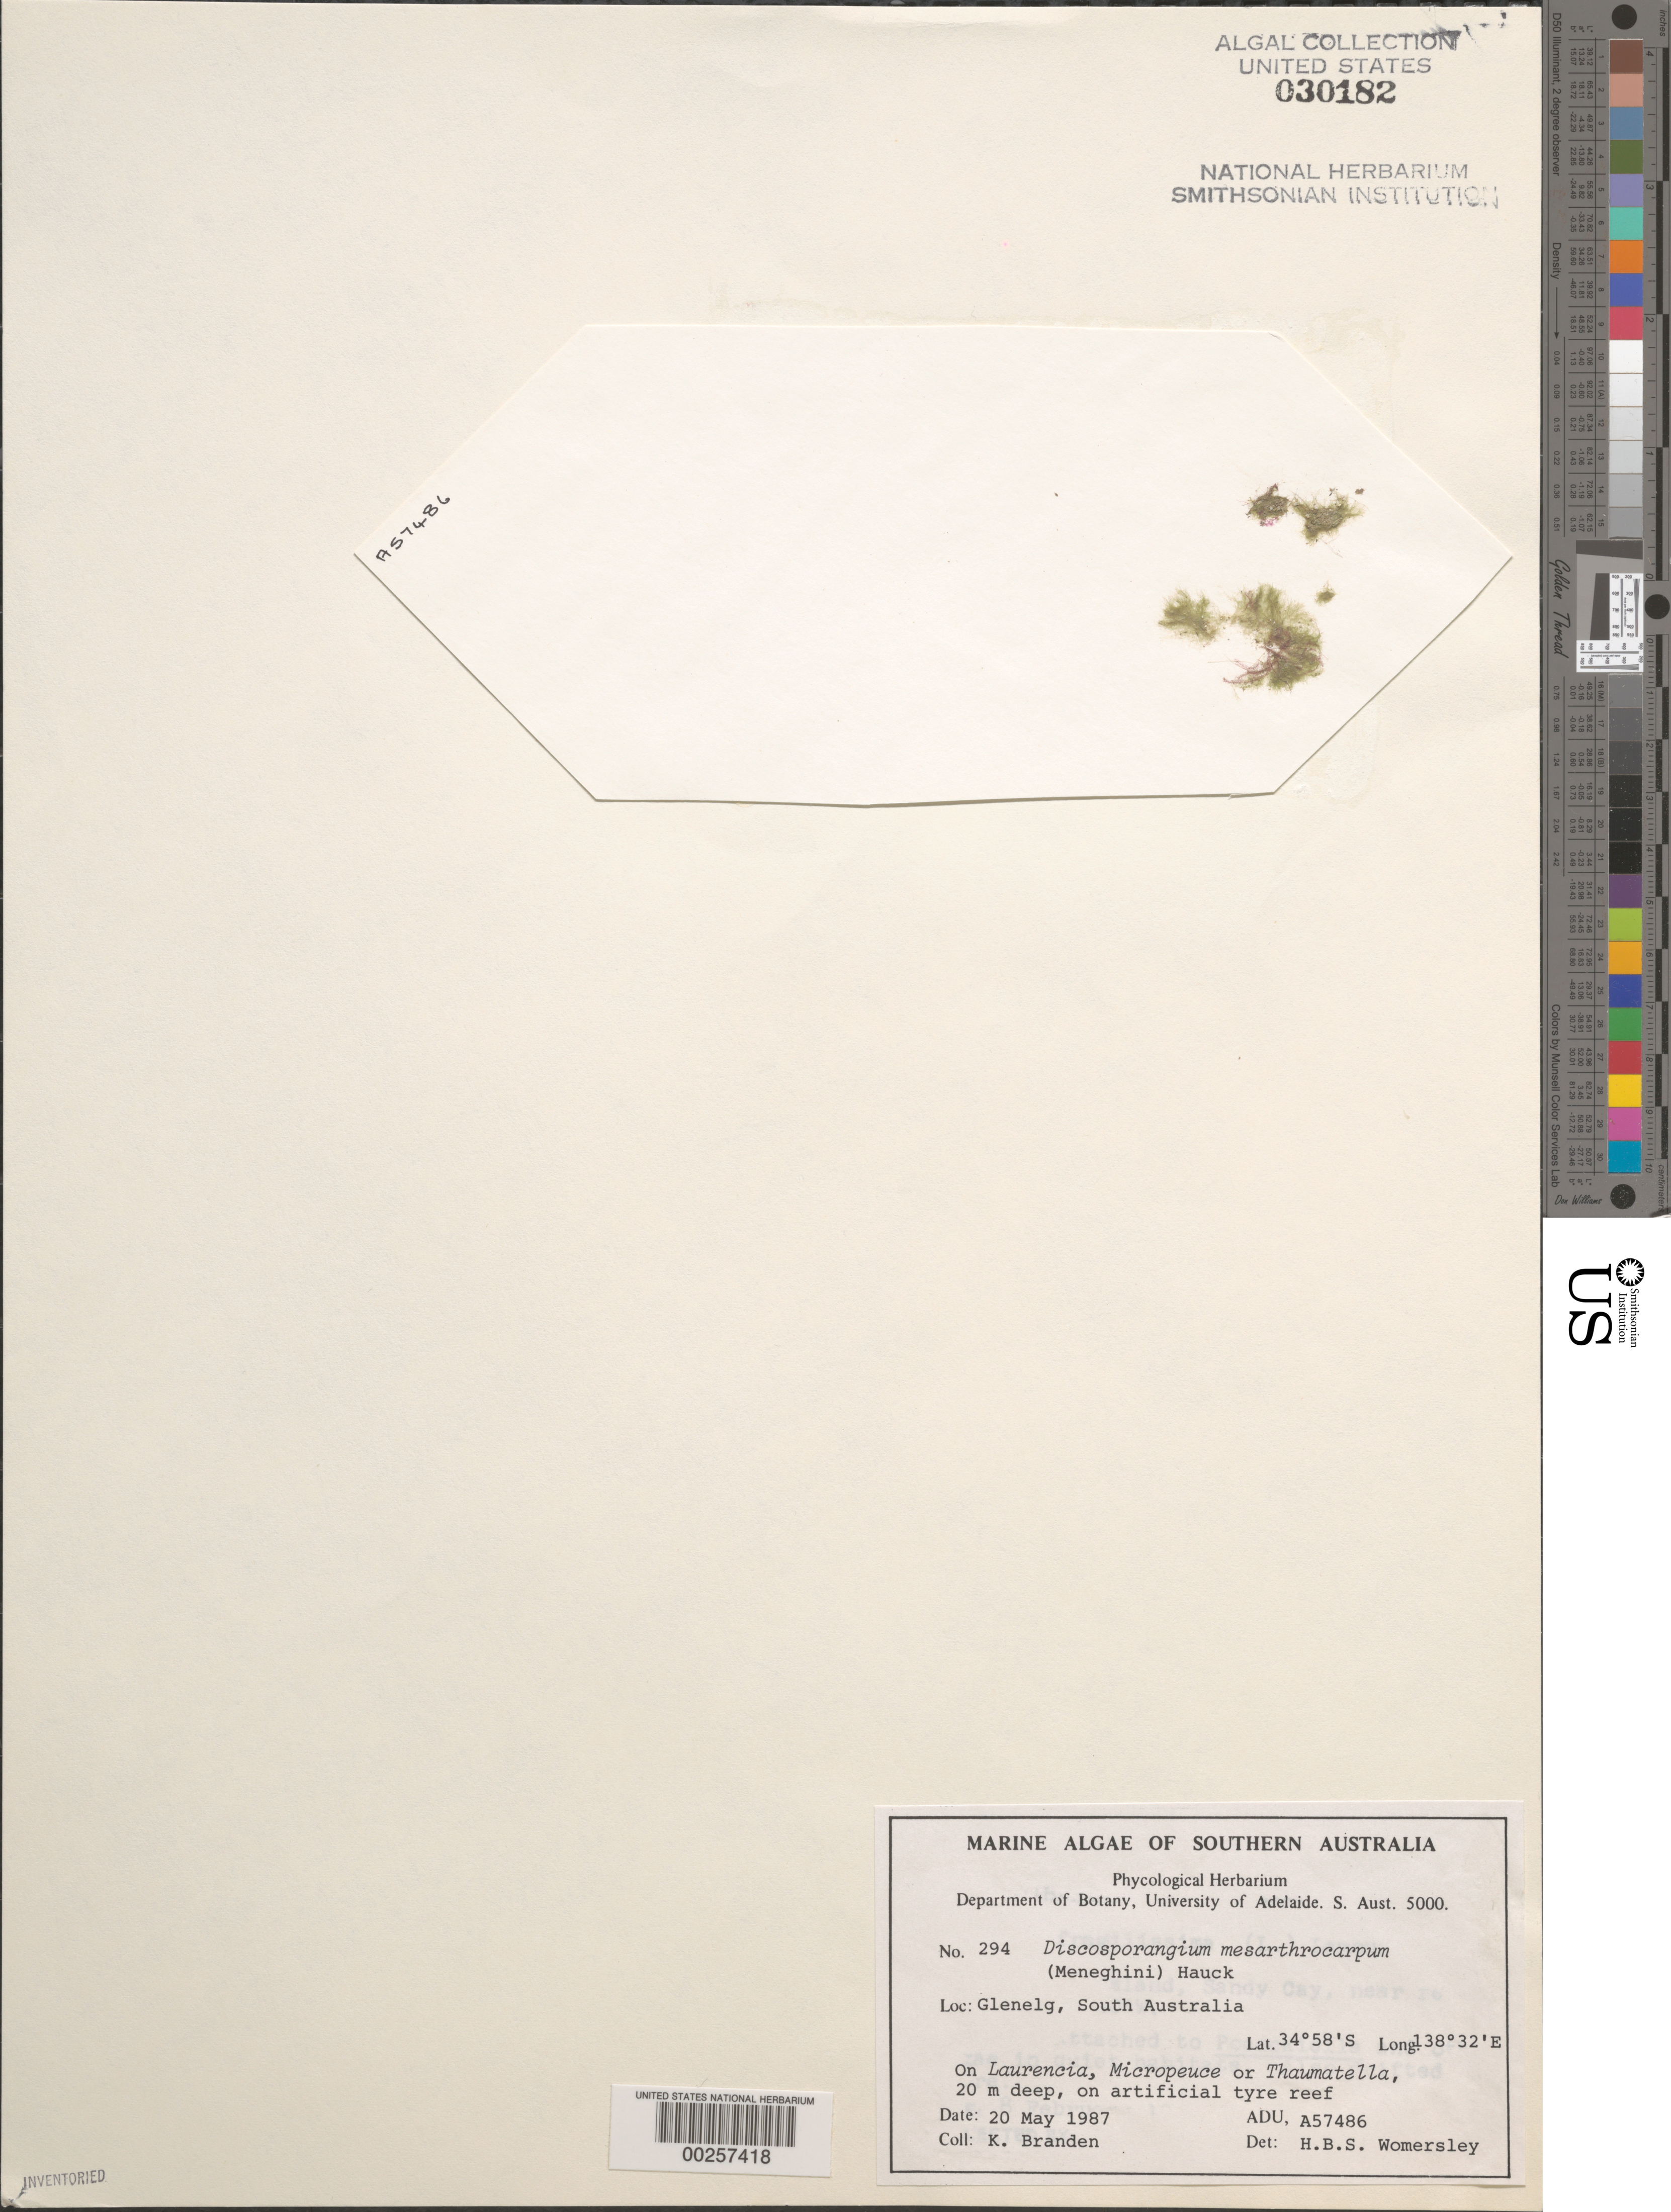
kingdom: Chromista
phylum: Ochrophyta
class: Phaeophyceae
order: Discosporangiales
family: Choristocarpaceae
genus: Discosporangium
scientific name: Discosporangium mesarthrocarpum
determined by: Womersley, H. B. S.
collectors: K. Branden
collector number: ADU A57486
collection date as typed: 20 May 1987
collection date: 1987-05-20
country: Australia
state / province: South Australia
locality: Glenelg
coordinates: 34 58'S, 138 32'E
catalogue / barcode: US 30182